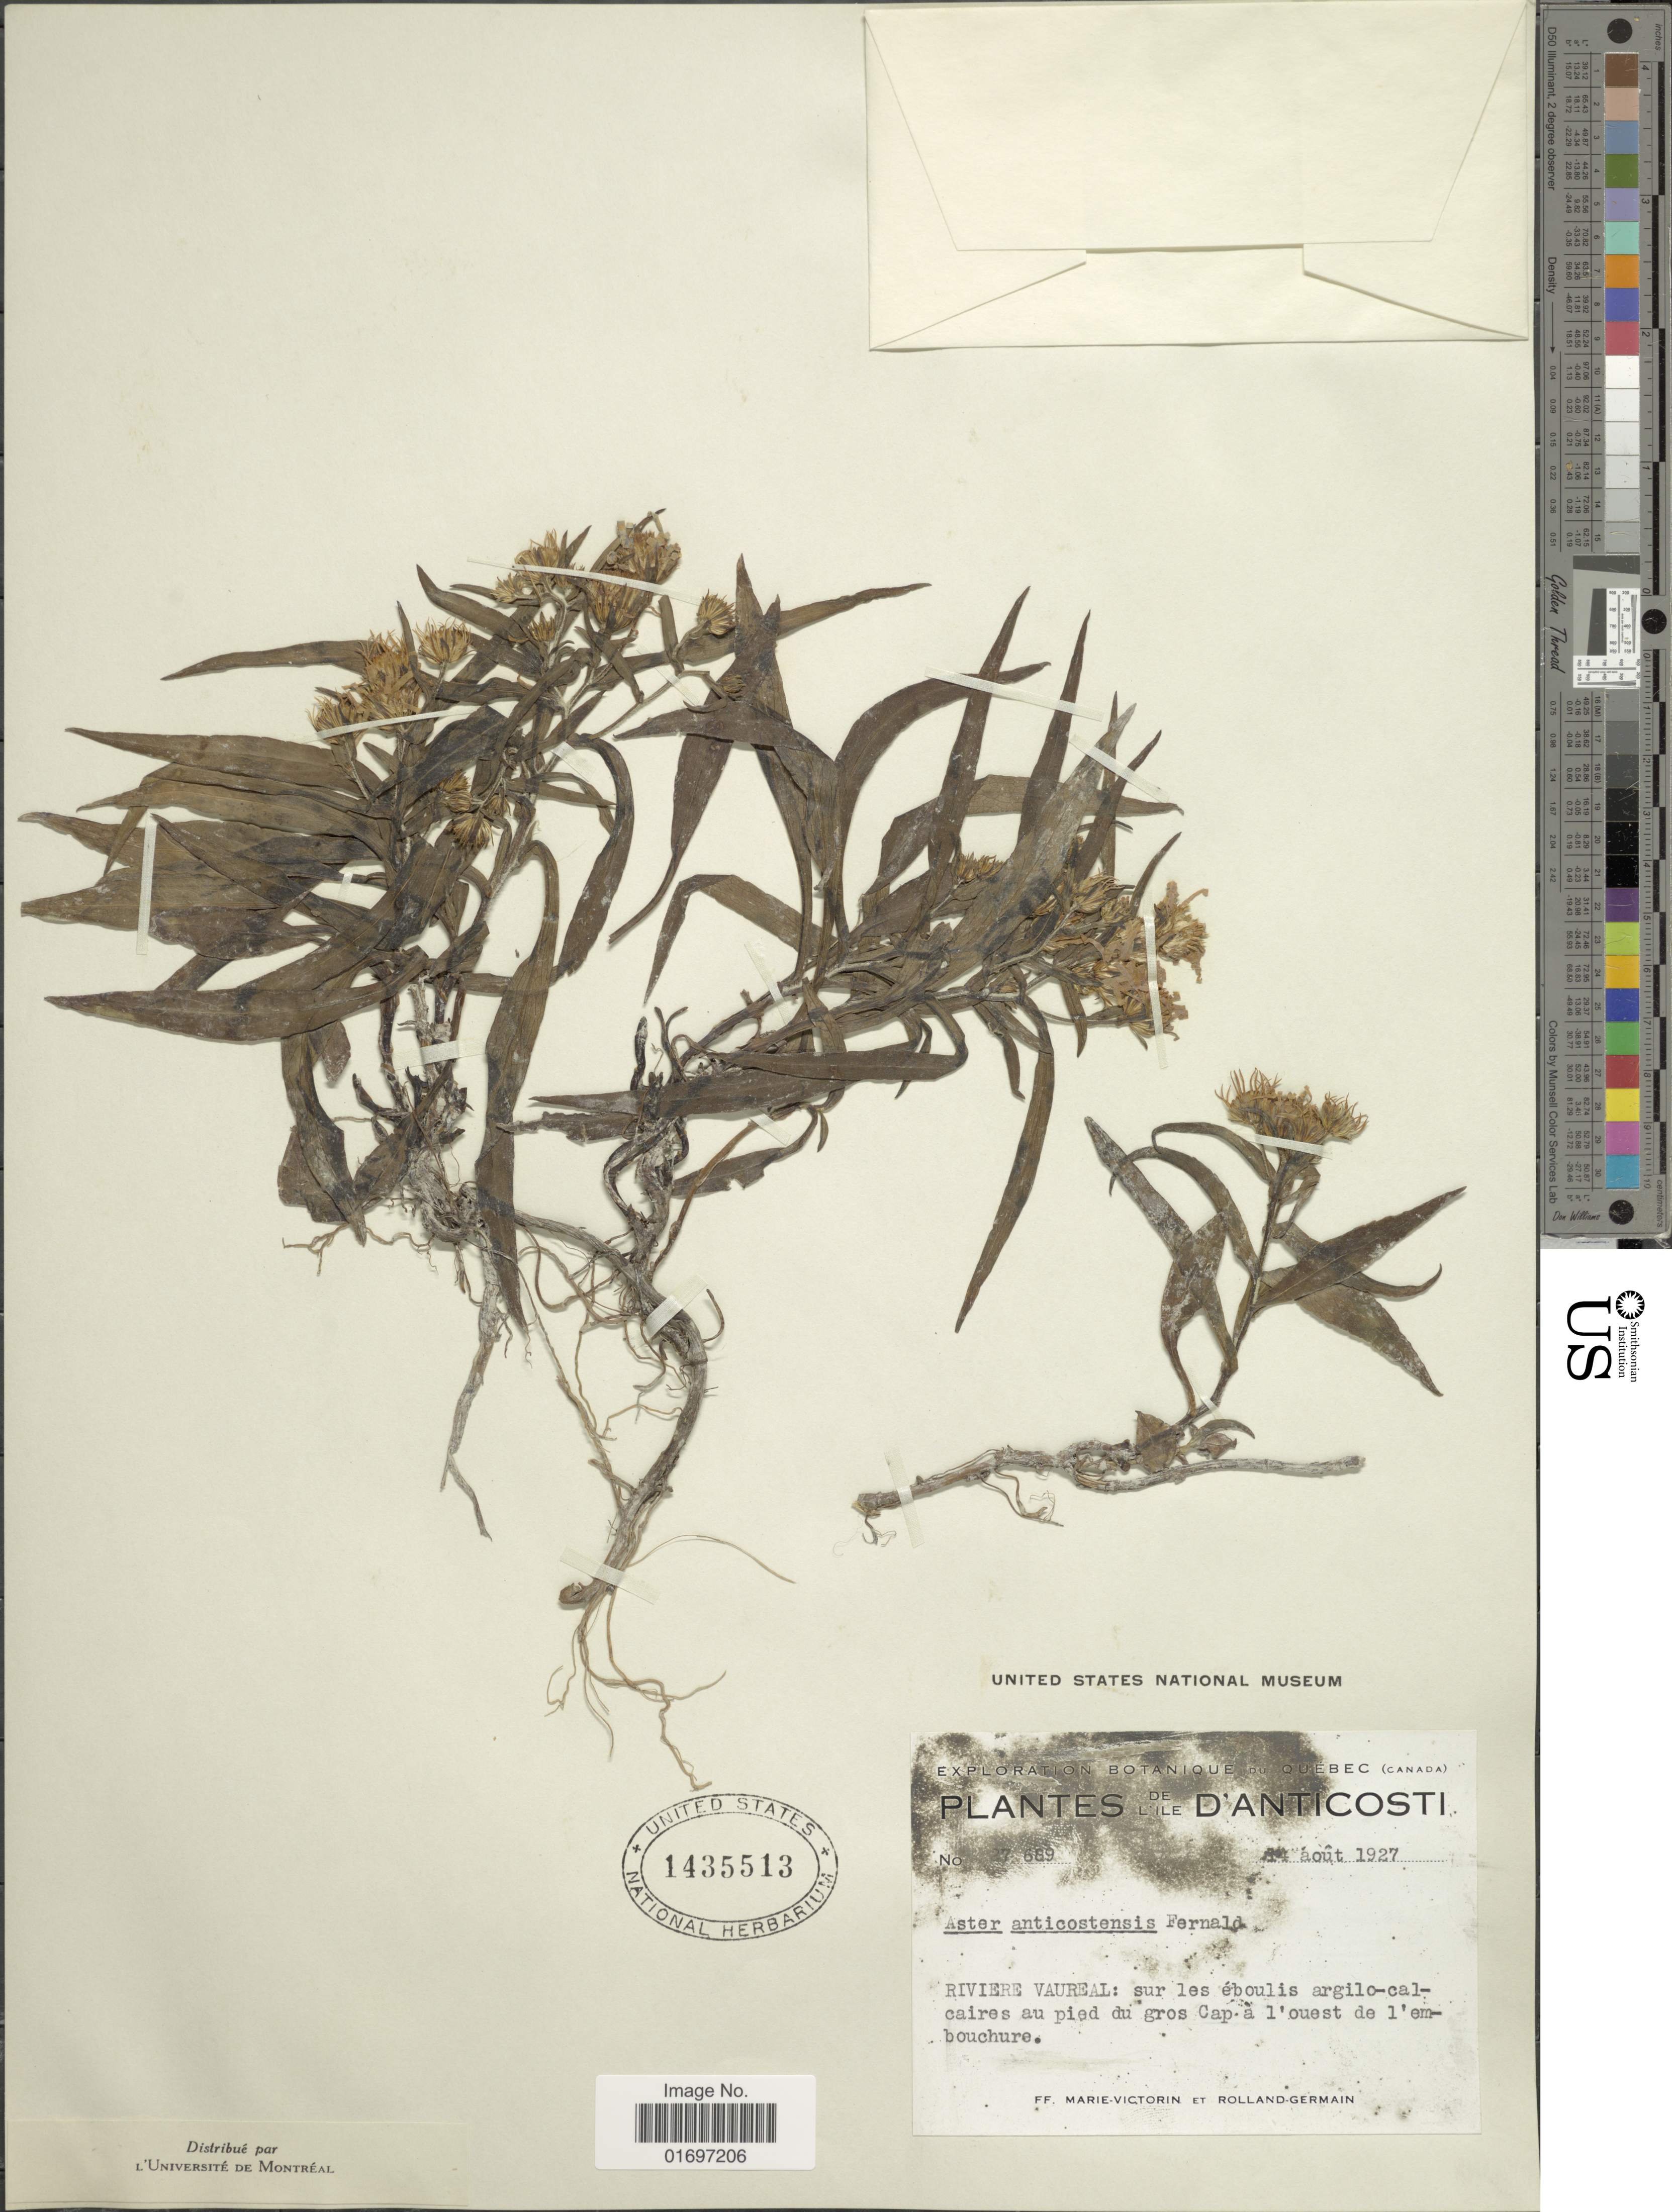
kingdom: Plantae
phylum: Tracheophyta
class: Magnoliopsida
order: Asterales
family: Asteraceae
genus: Symphyotrichum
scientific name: Symphyotrichum anticostense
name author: (Fernald) G.L. Nesom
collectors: F. Marie-Victorin & Rolland-Germain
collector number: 27689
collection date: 1927-08-14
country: Canada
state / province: Quebec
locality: Quebec (Canada). L'Ile D'Anticosti. Riviere Vaureal: sur les éboulis argilo-calcaires au pied du gros Cap a l'ouest de l'embouchure.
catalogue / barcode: US 1435513